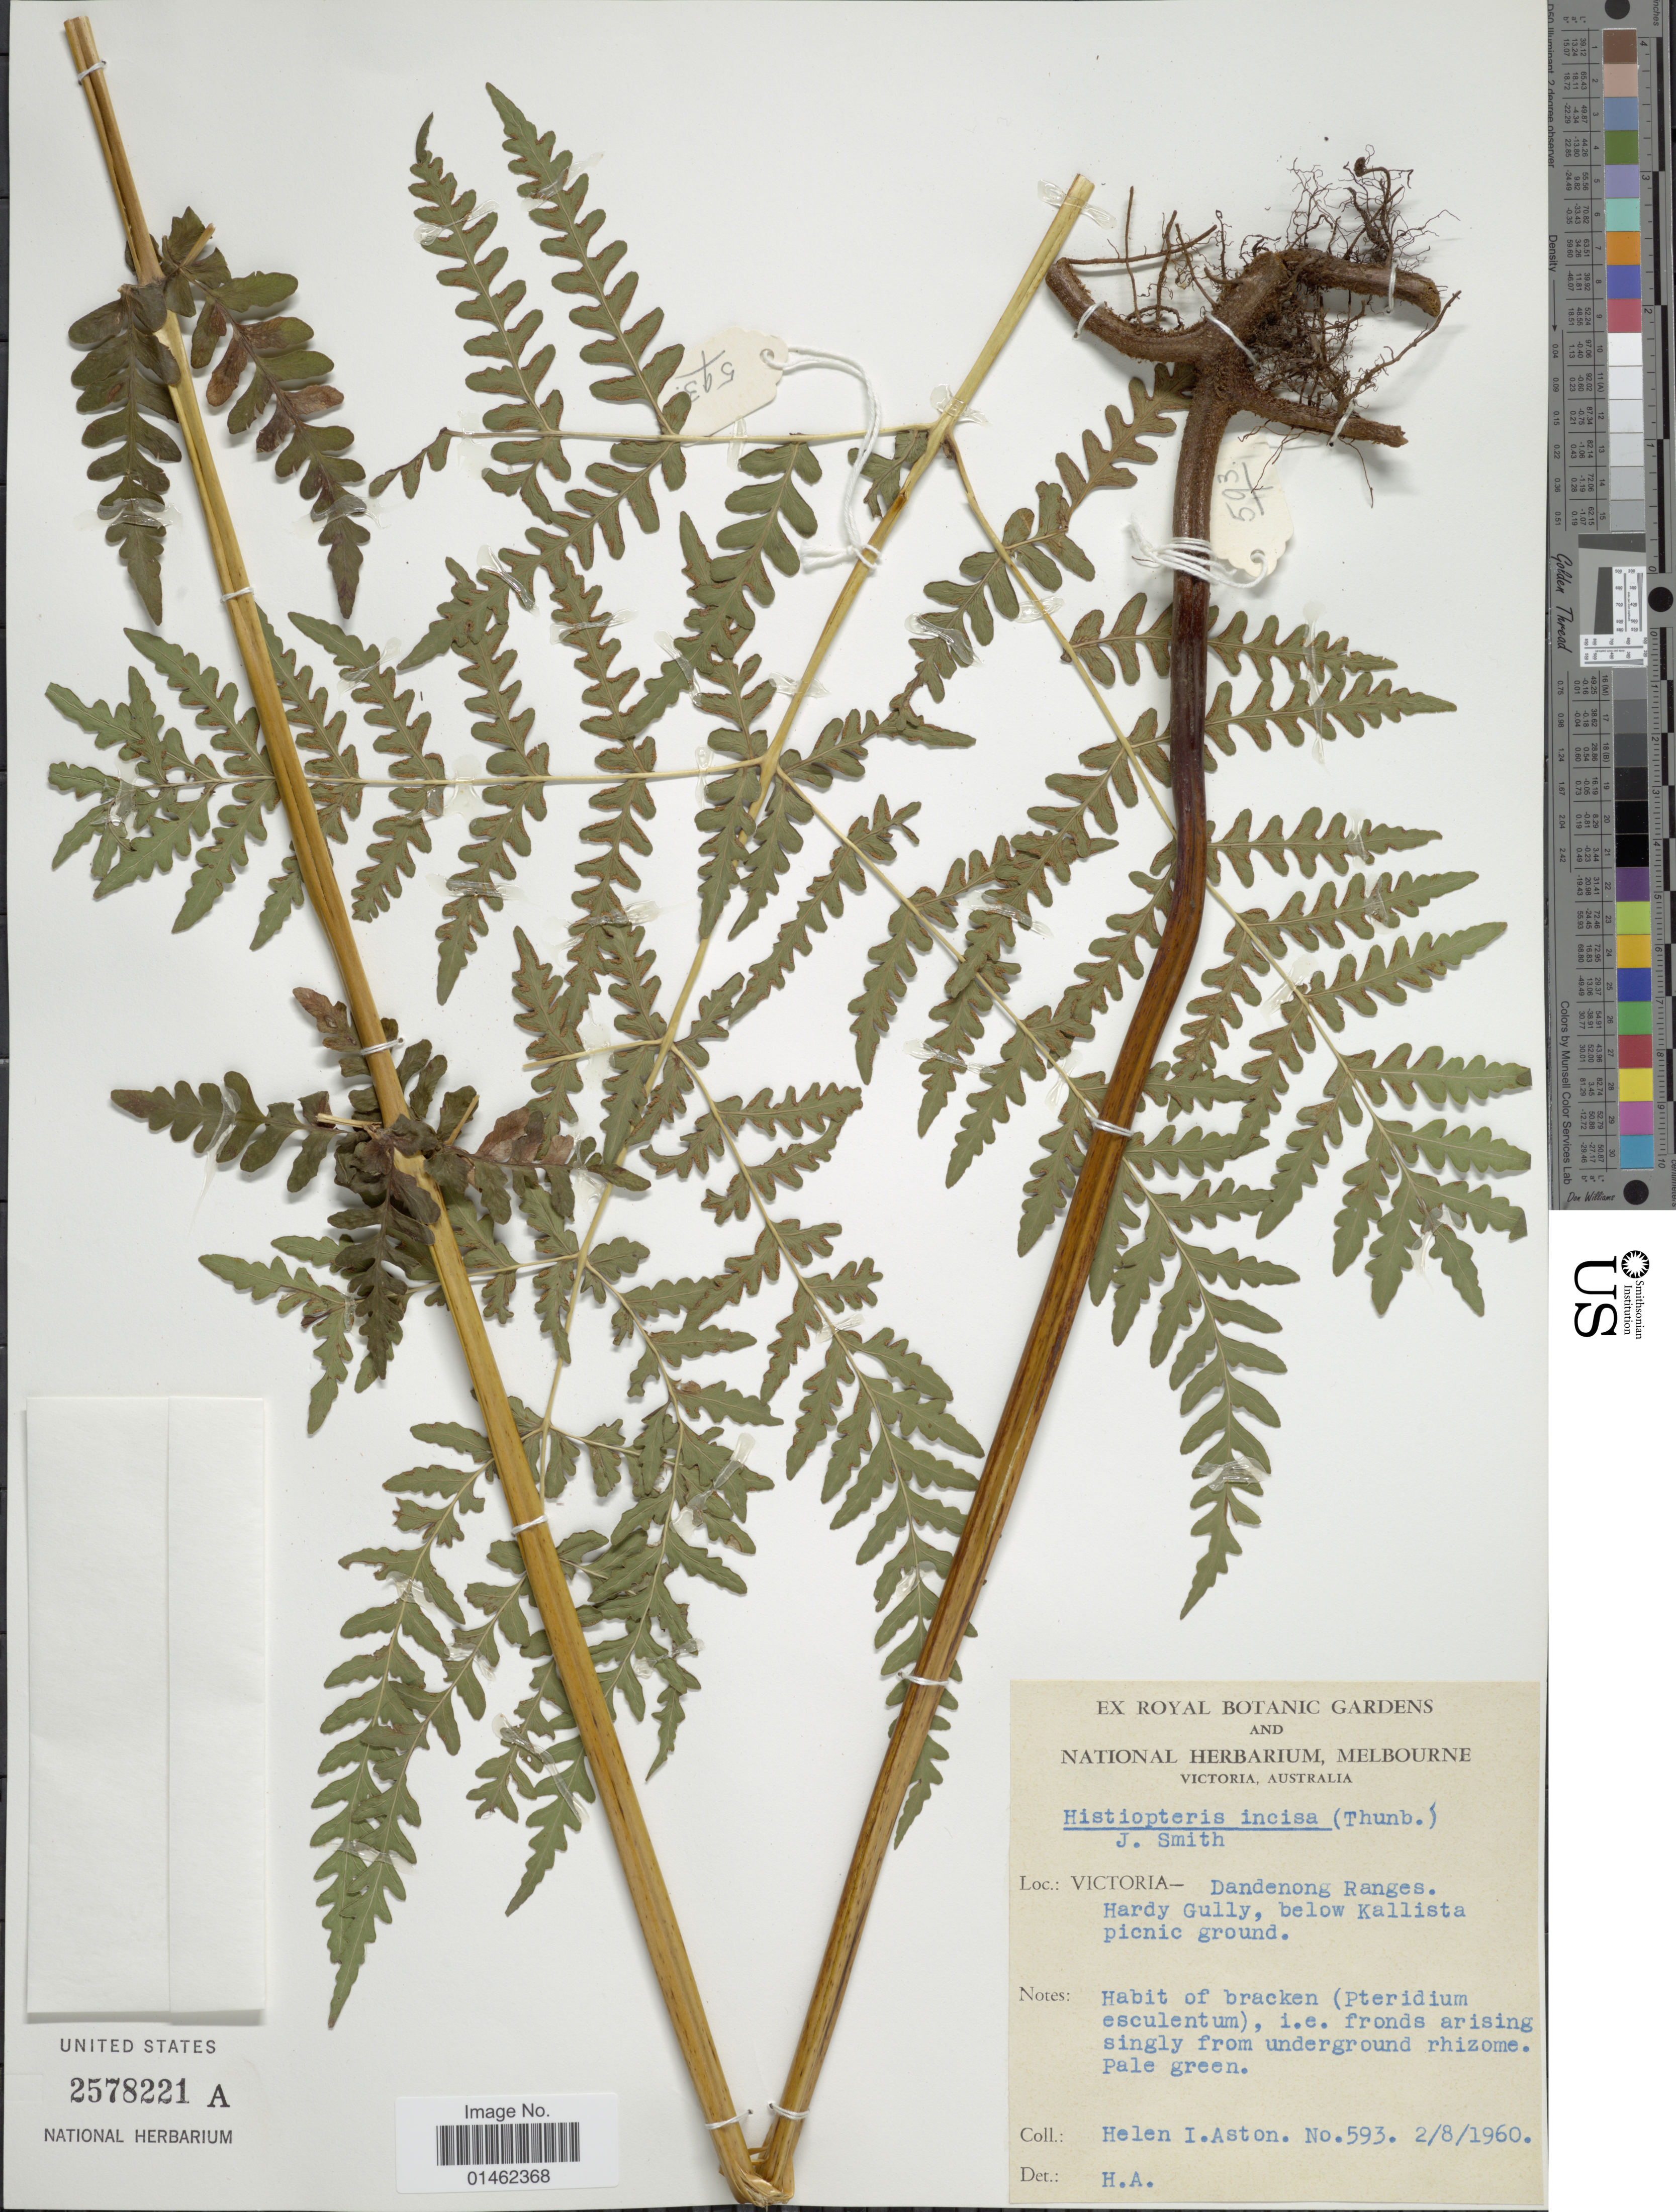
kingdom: Plantae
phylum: Tracheophyta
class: Polypodiopsida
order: Polypodiales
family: Dennstaedtiaceae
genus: Histiopteris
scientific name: Histiopteris incisa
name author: (Thunb.) J. Sm.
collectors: H. I. Aston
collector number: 593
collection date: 1960-08-02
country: Australia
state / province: Victoria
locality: Victoria - Dandenong Ranges. Hardy Gully, below Kallista pinnic ground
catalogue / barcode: US 2578221A